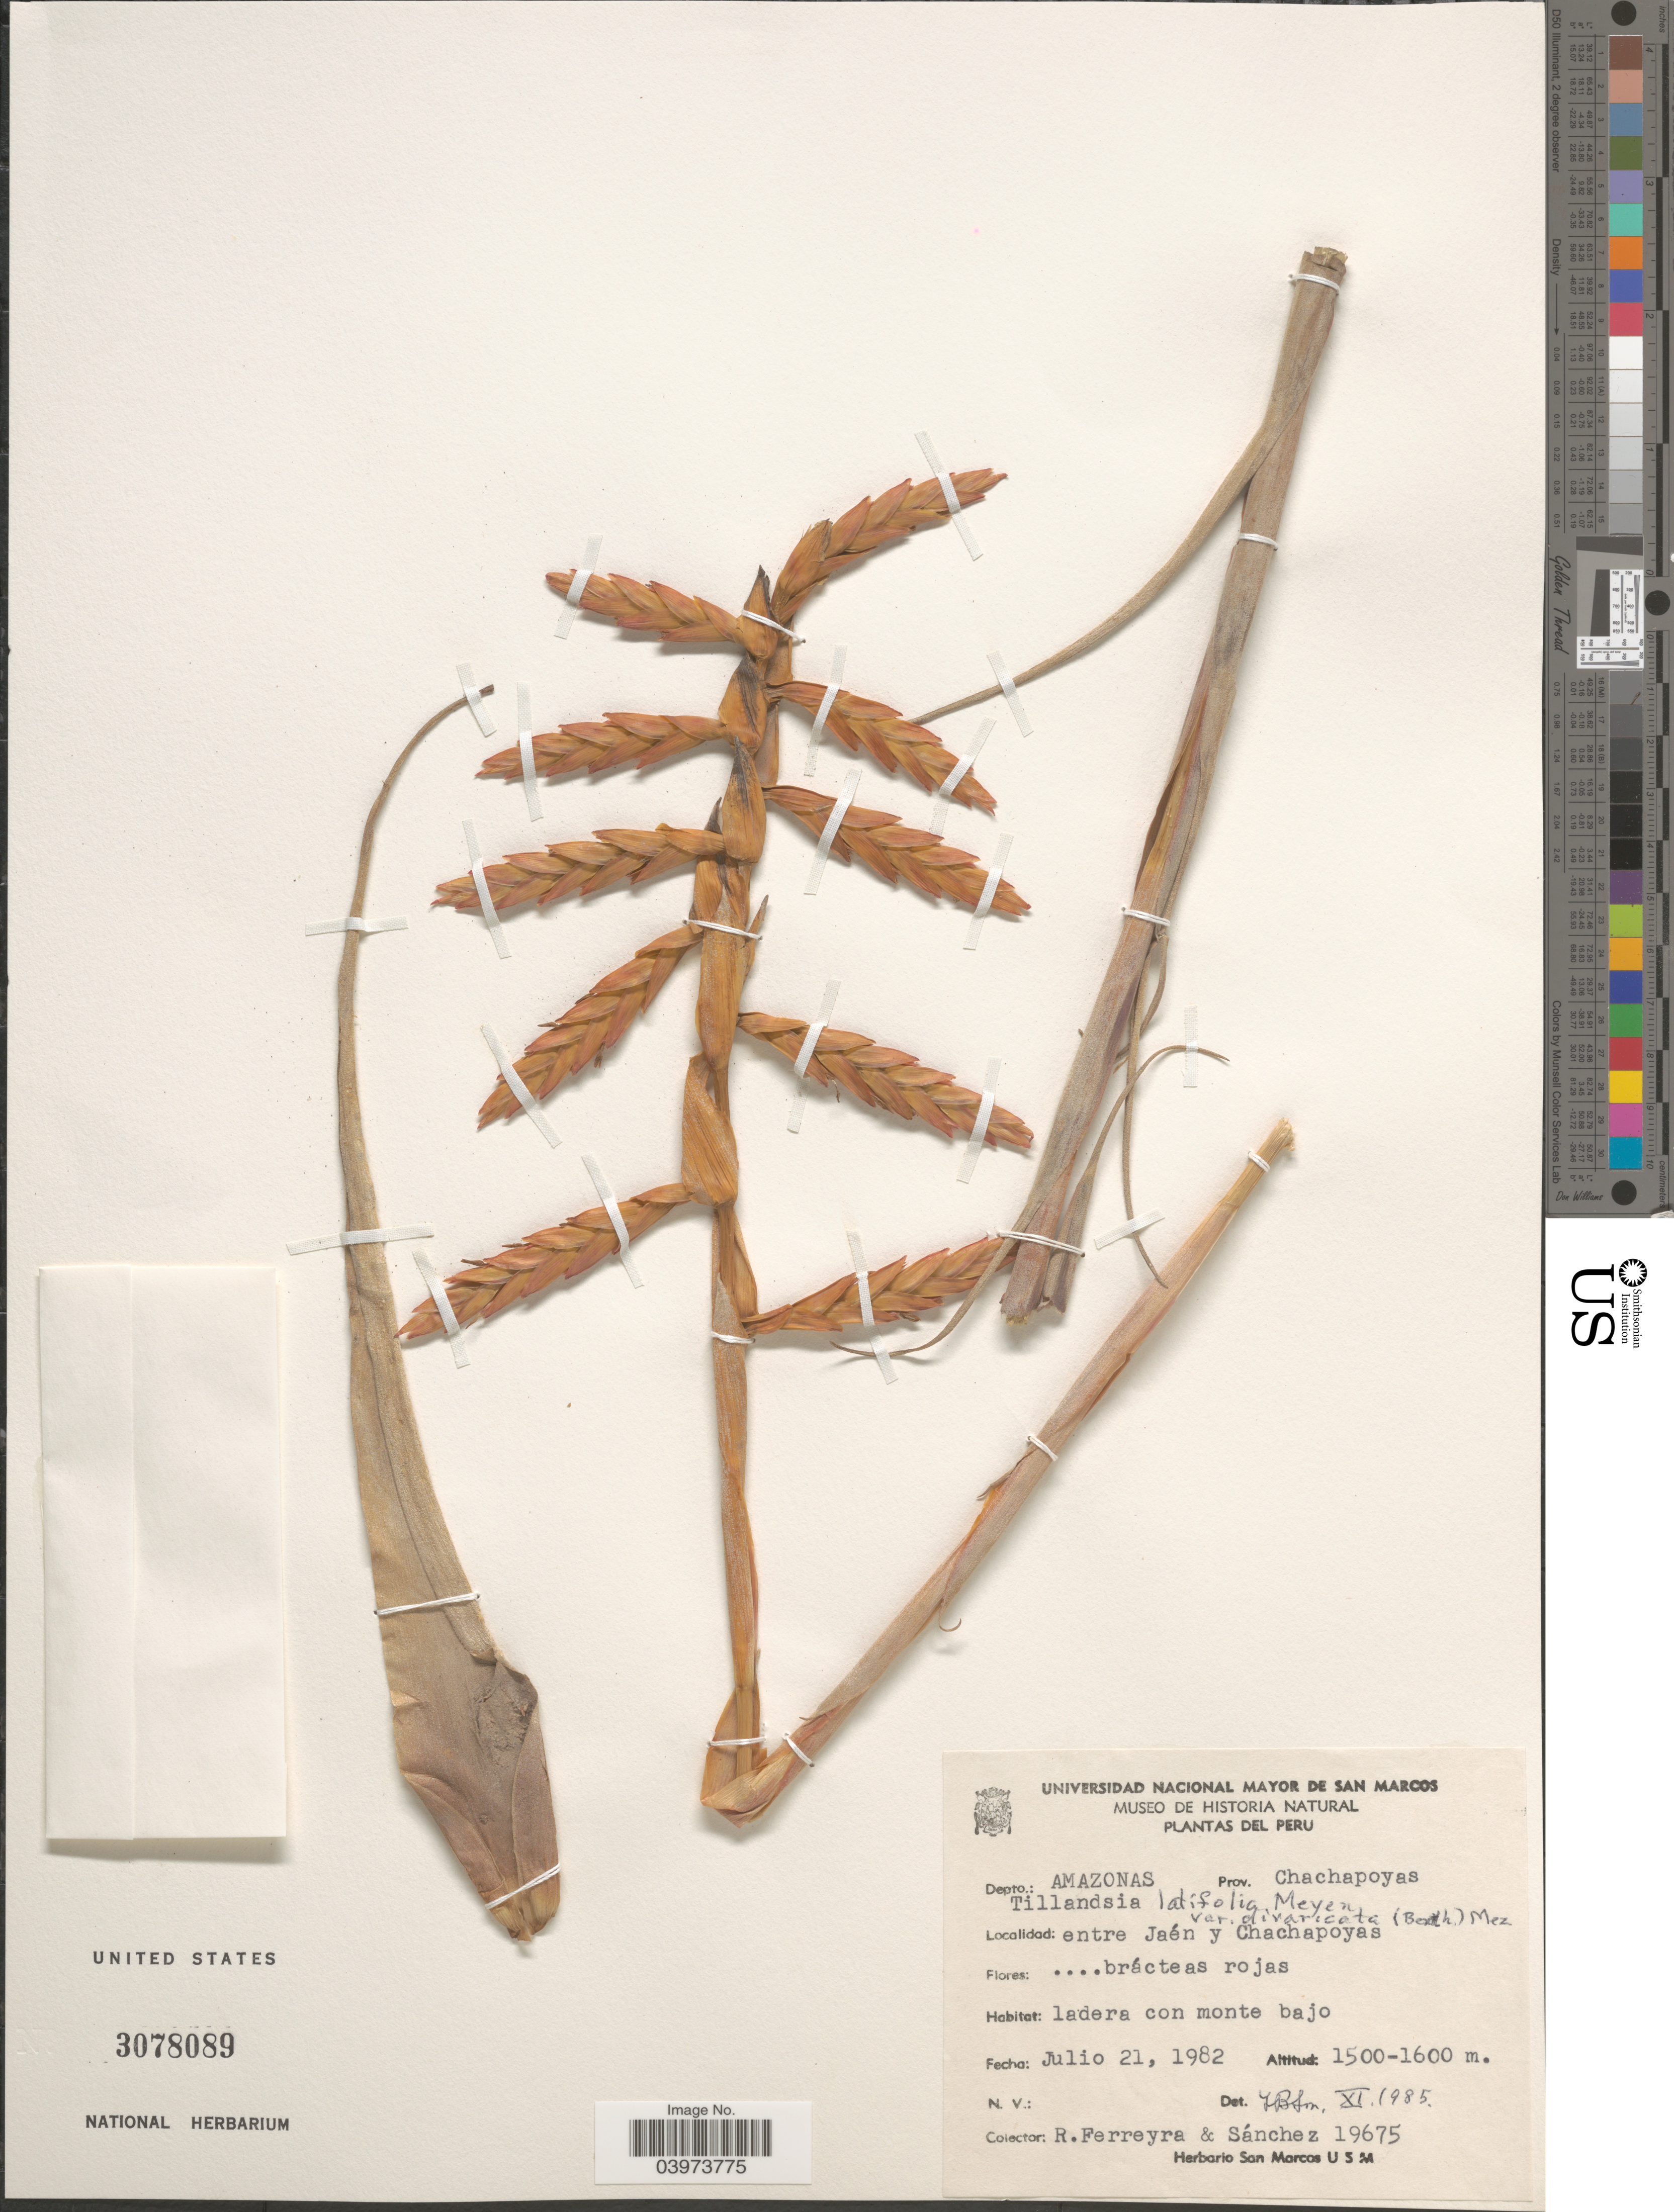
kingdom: Plantae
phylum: Tracheophyta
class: Liliopsida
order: Poales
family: Bromeliaceae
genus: Tillandsia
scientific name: Tillandsia latifolia var. divaricata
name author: (Benth.) Mez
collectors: R. A. Ferreyra & Sánchez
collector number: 19675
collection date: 1982-07-21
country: Peru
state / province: Amazonas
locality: Depto.: Amazonas Prov. Chachapoyas. Entre Jaén y Chachapoyas.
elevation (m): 1500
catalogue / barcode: US 3078089